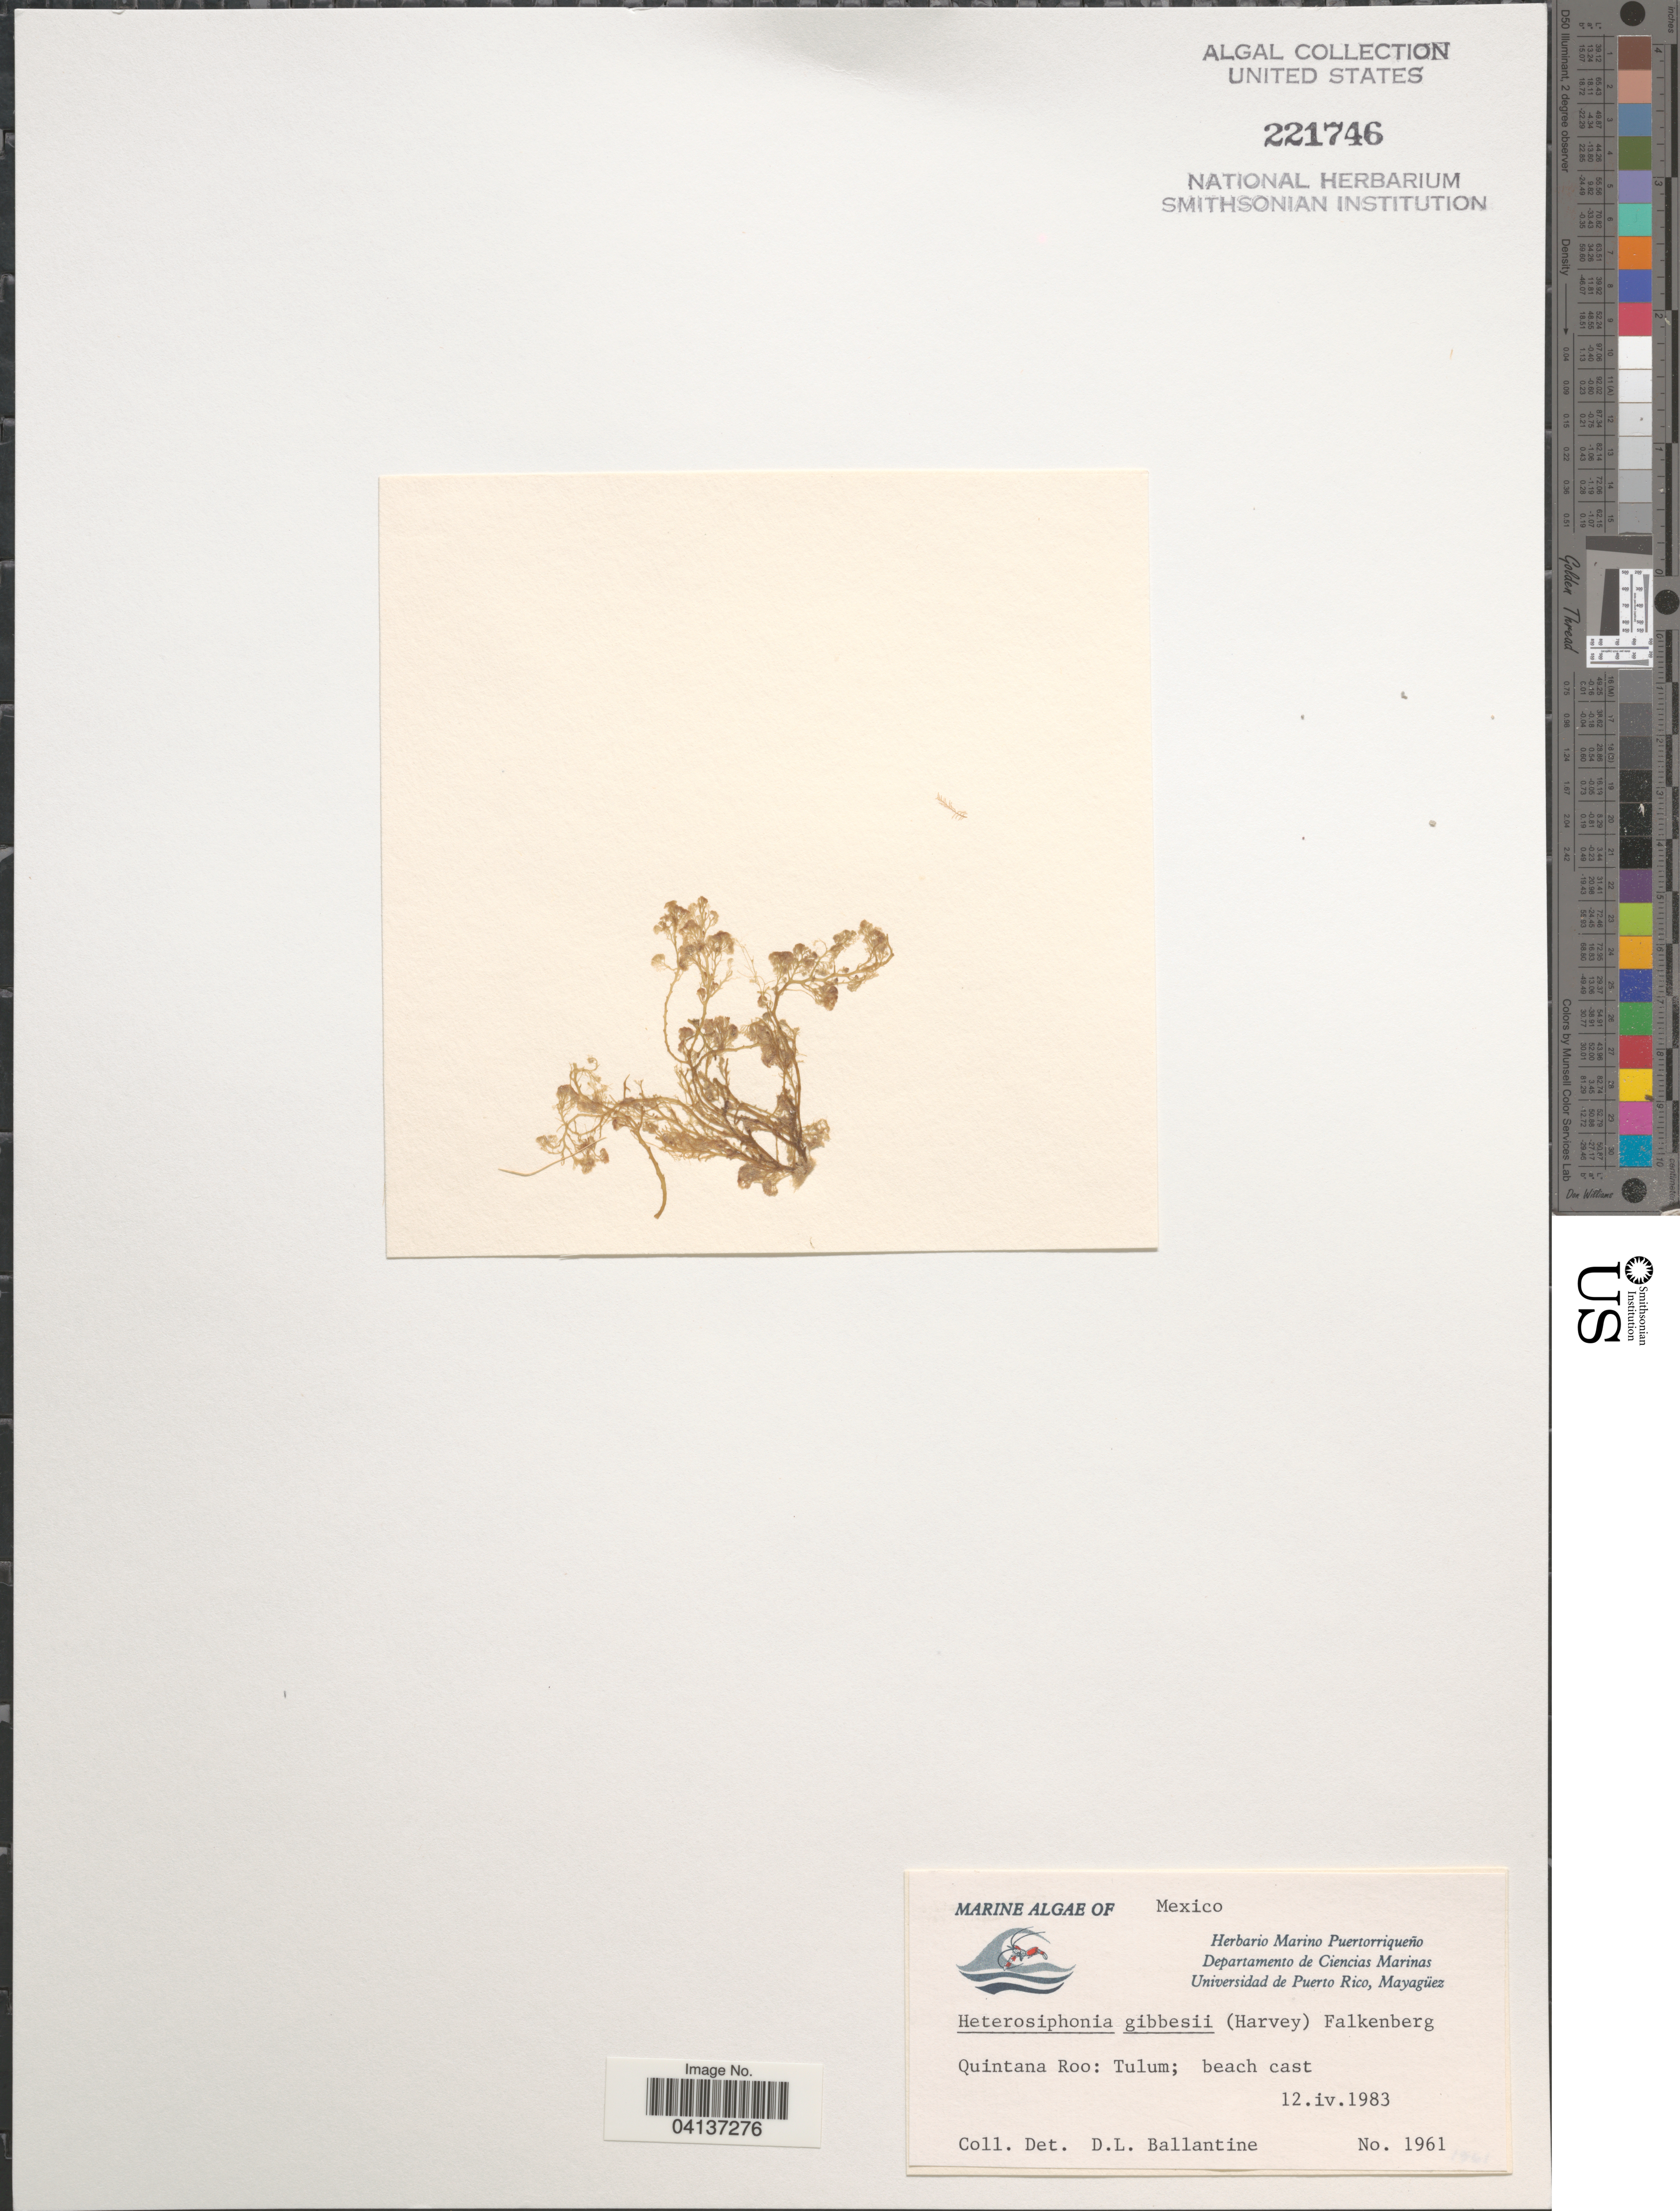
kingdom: Plantae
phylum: Rhodophyta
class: Florideophyceae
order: Ceramiales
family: Dasyaceae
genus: Heterosiphonia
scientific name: Heterosiphonia gibbesii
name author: (Harv.)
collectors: D.L. Ballantine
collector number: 1961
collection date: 1983-04-12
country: Mexico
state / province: Quintana Roo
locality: Tulum; beach cast.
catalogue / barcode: US 221746